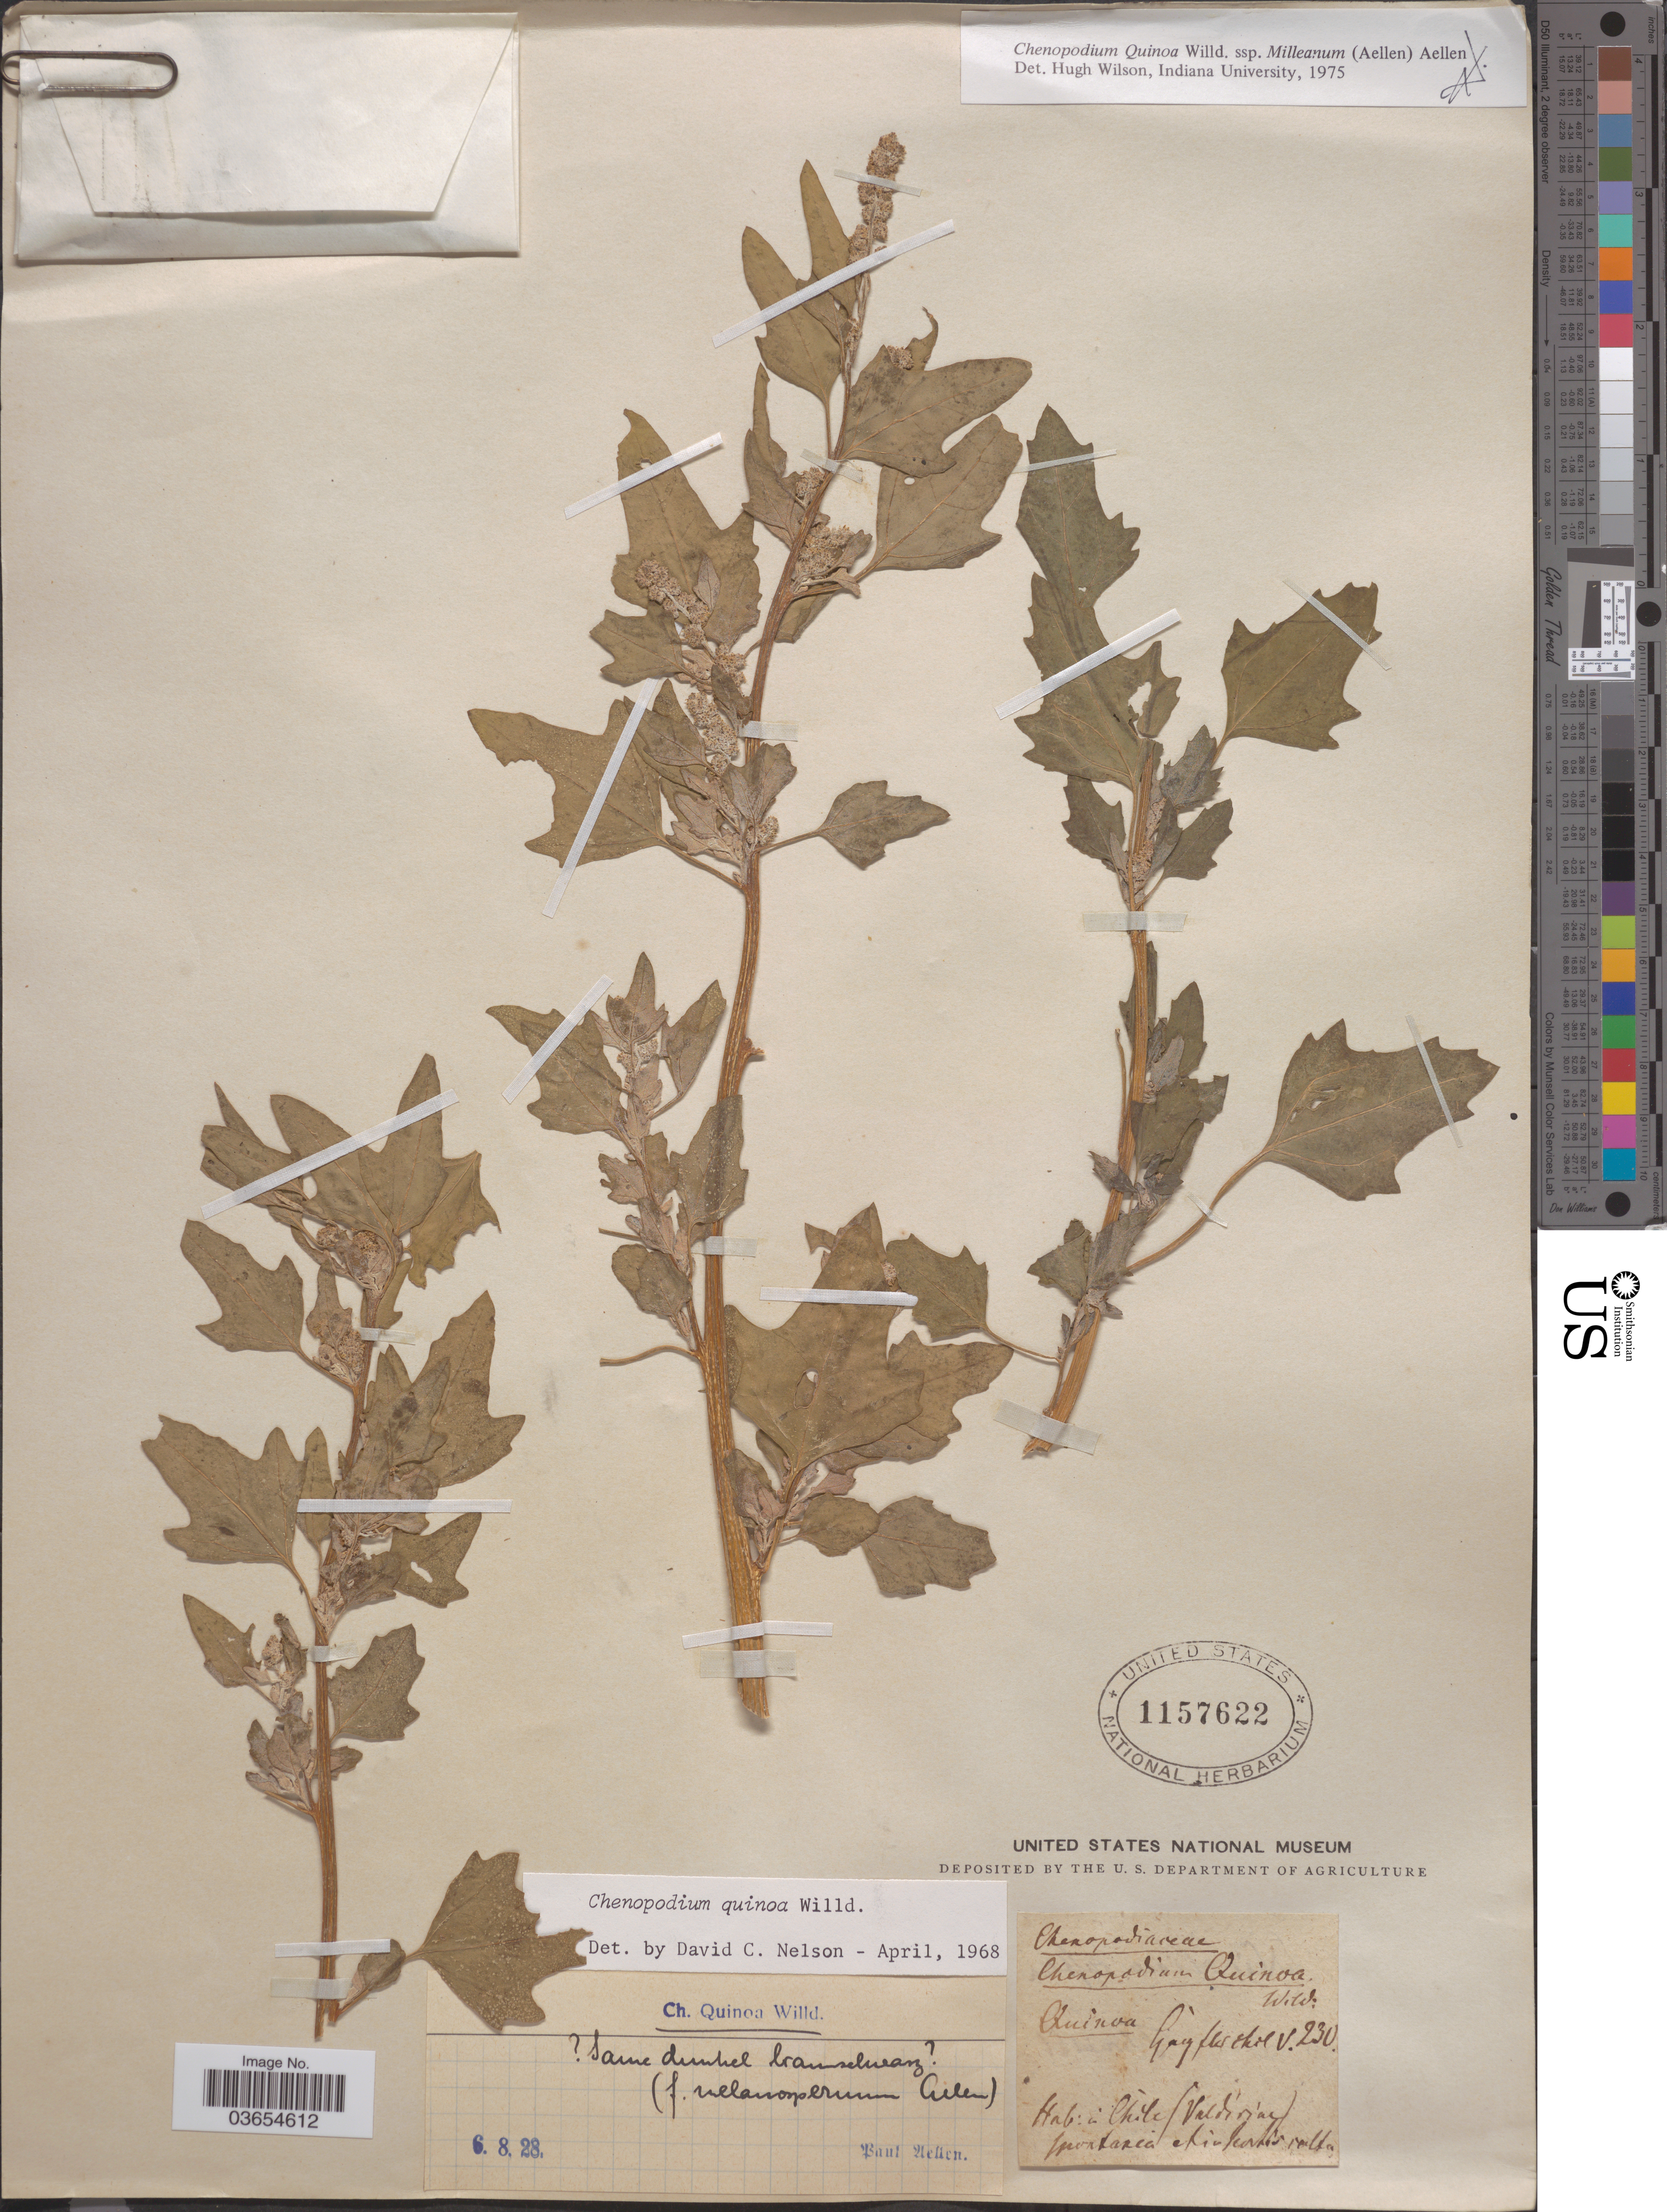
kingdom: Plantae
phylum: Tracheophyta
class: Magnoliopsida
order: Caryophyllales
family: Amaranthaceae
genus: Chenopodium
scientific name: Chenopodium quinoa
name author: Willd.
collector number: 230?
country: Chile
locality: (Valdivia).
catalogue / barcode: US 1157622